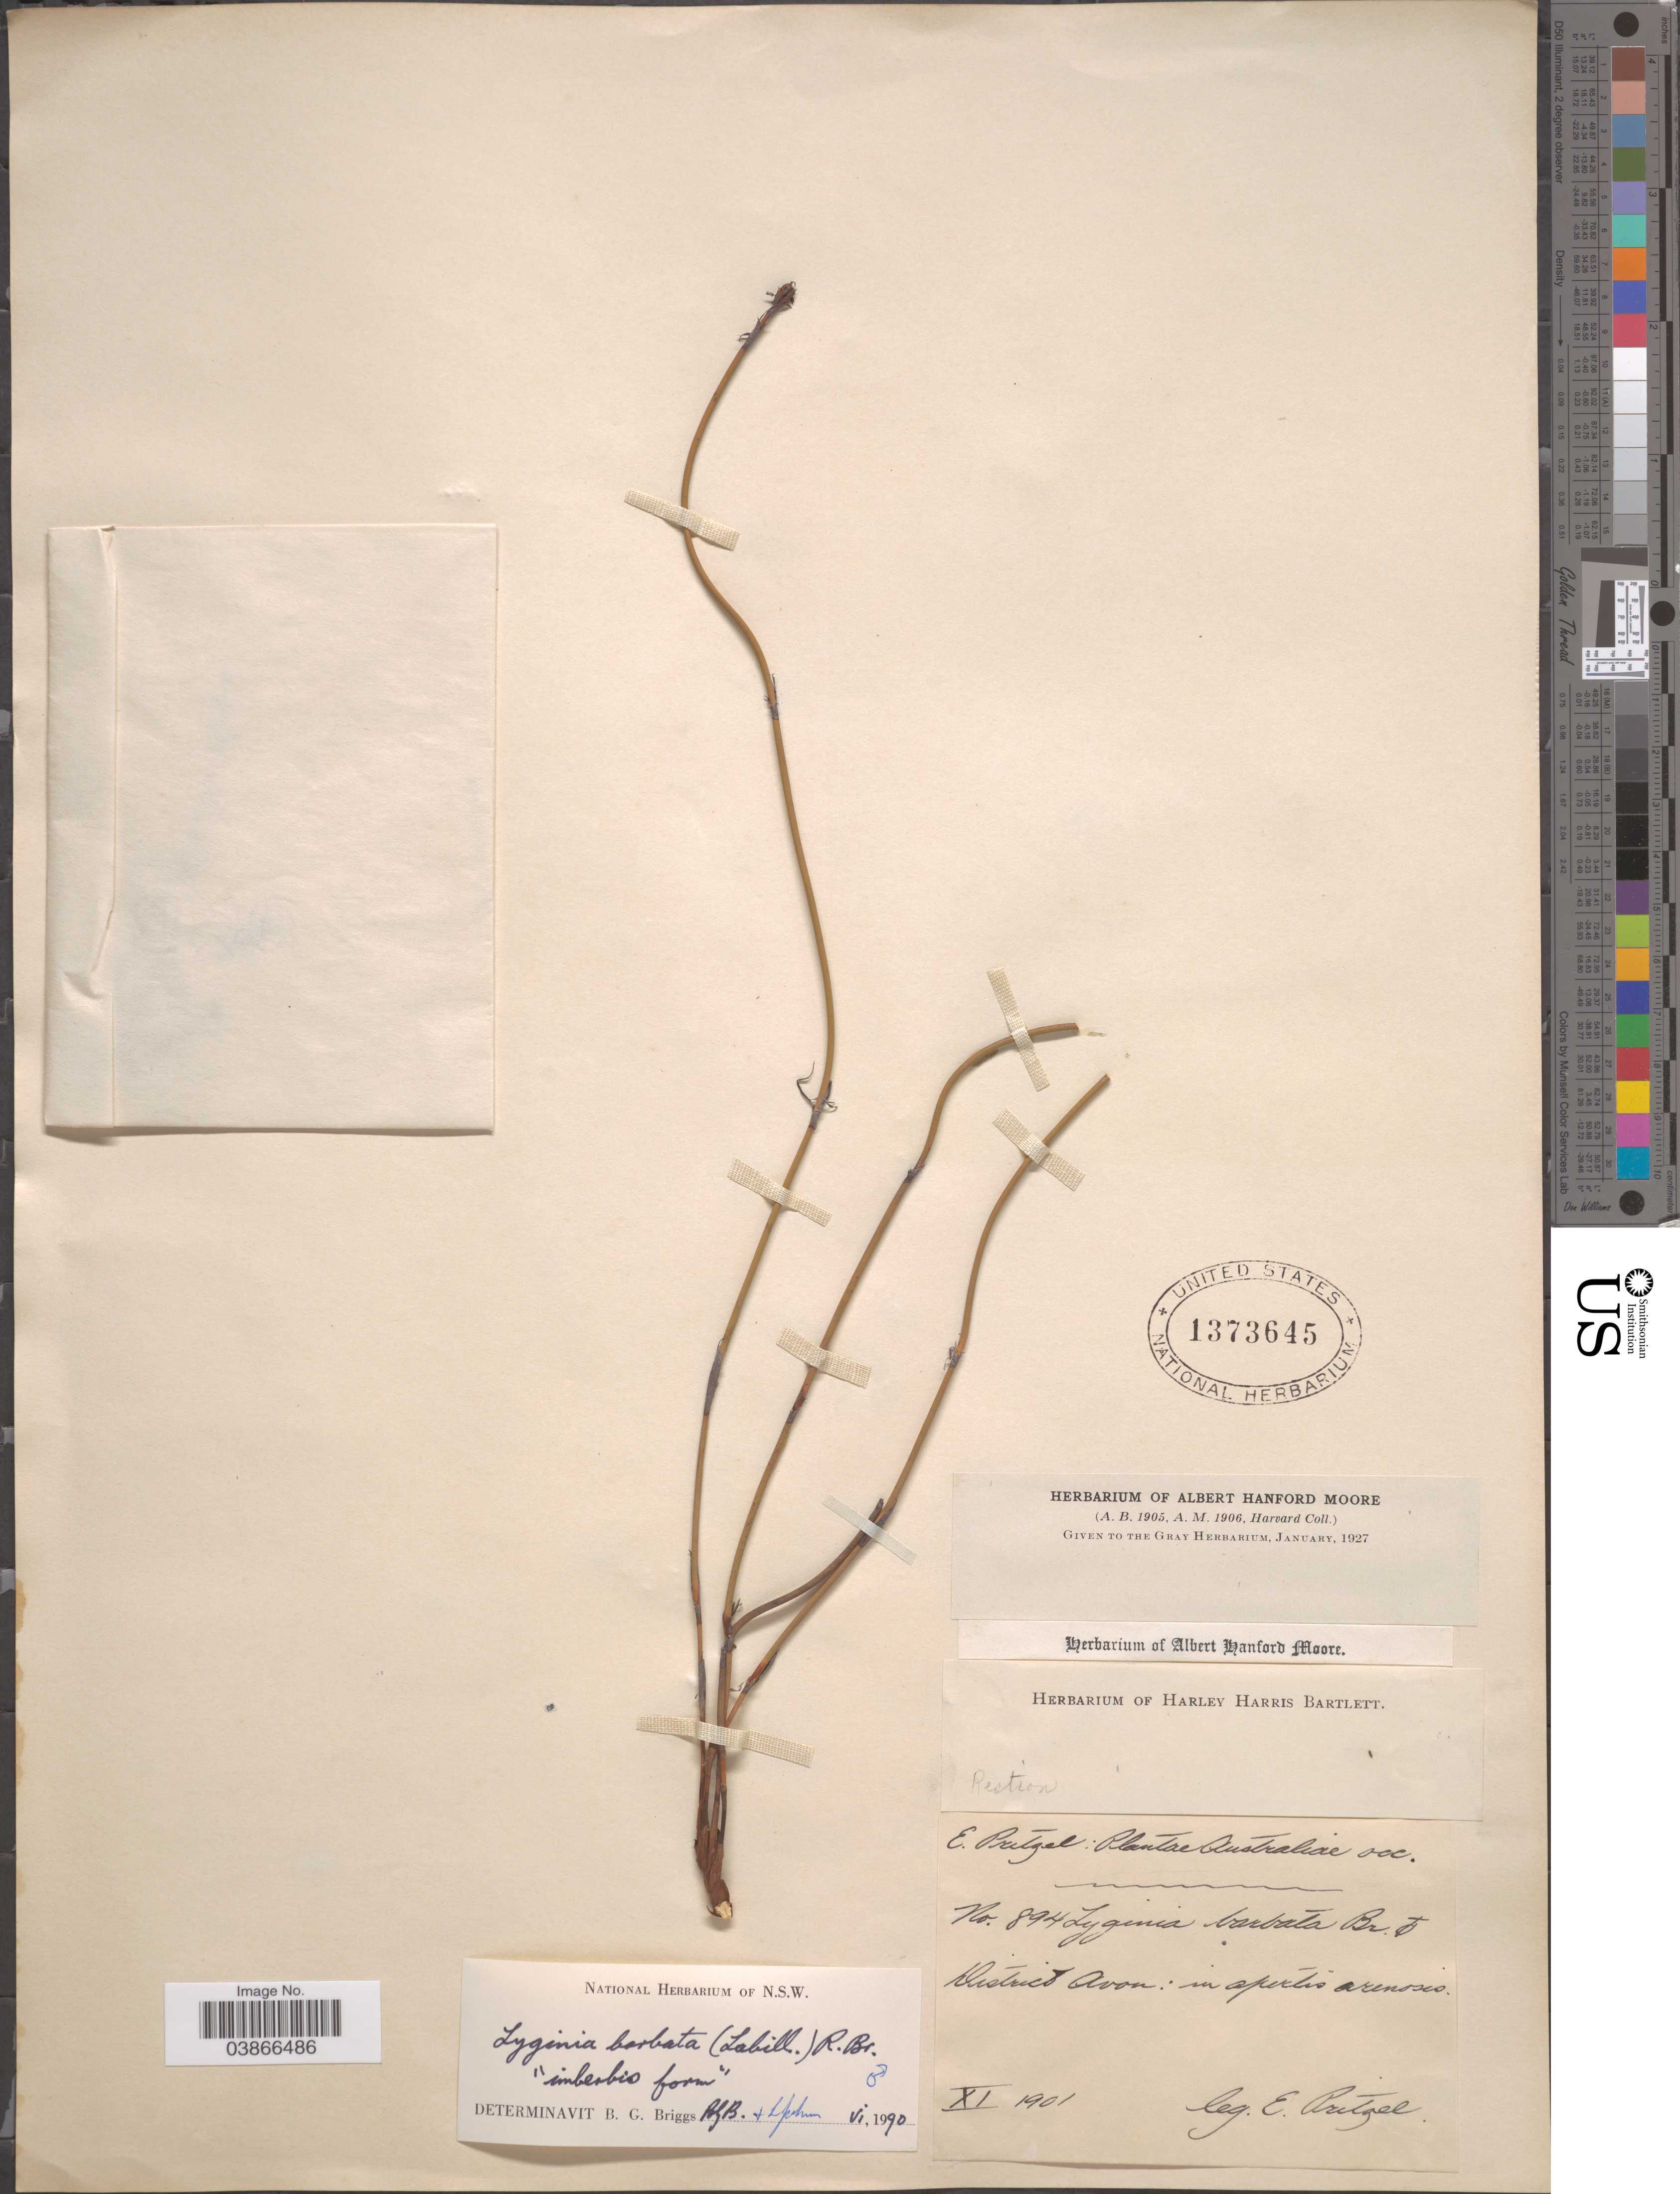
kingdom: Plantae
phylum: Tracheophyta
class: Liliopsida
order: Poales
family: Restionaceae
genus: Lyginia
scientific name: Lyginia barbata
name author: R. Br.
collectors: E. G. Pritzel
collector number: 894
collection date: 1901-11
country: Australia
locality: Australiae occ. District Avon: in apertis arenosis.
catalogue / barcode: US 1373645